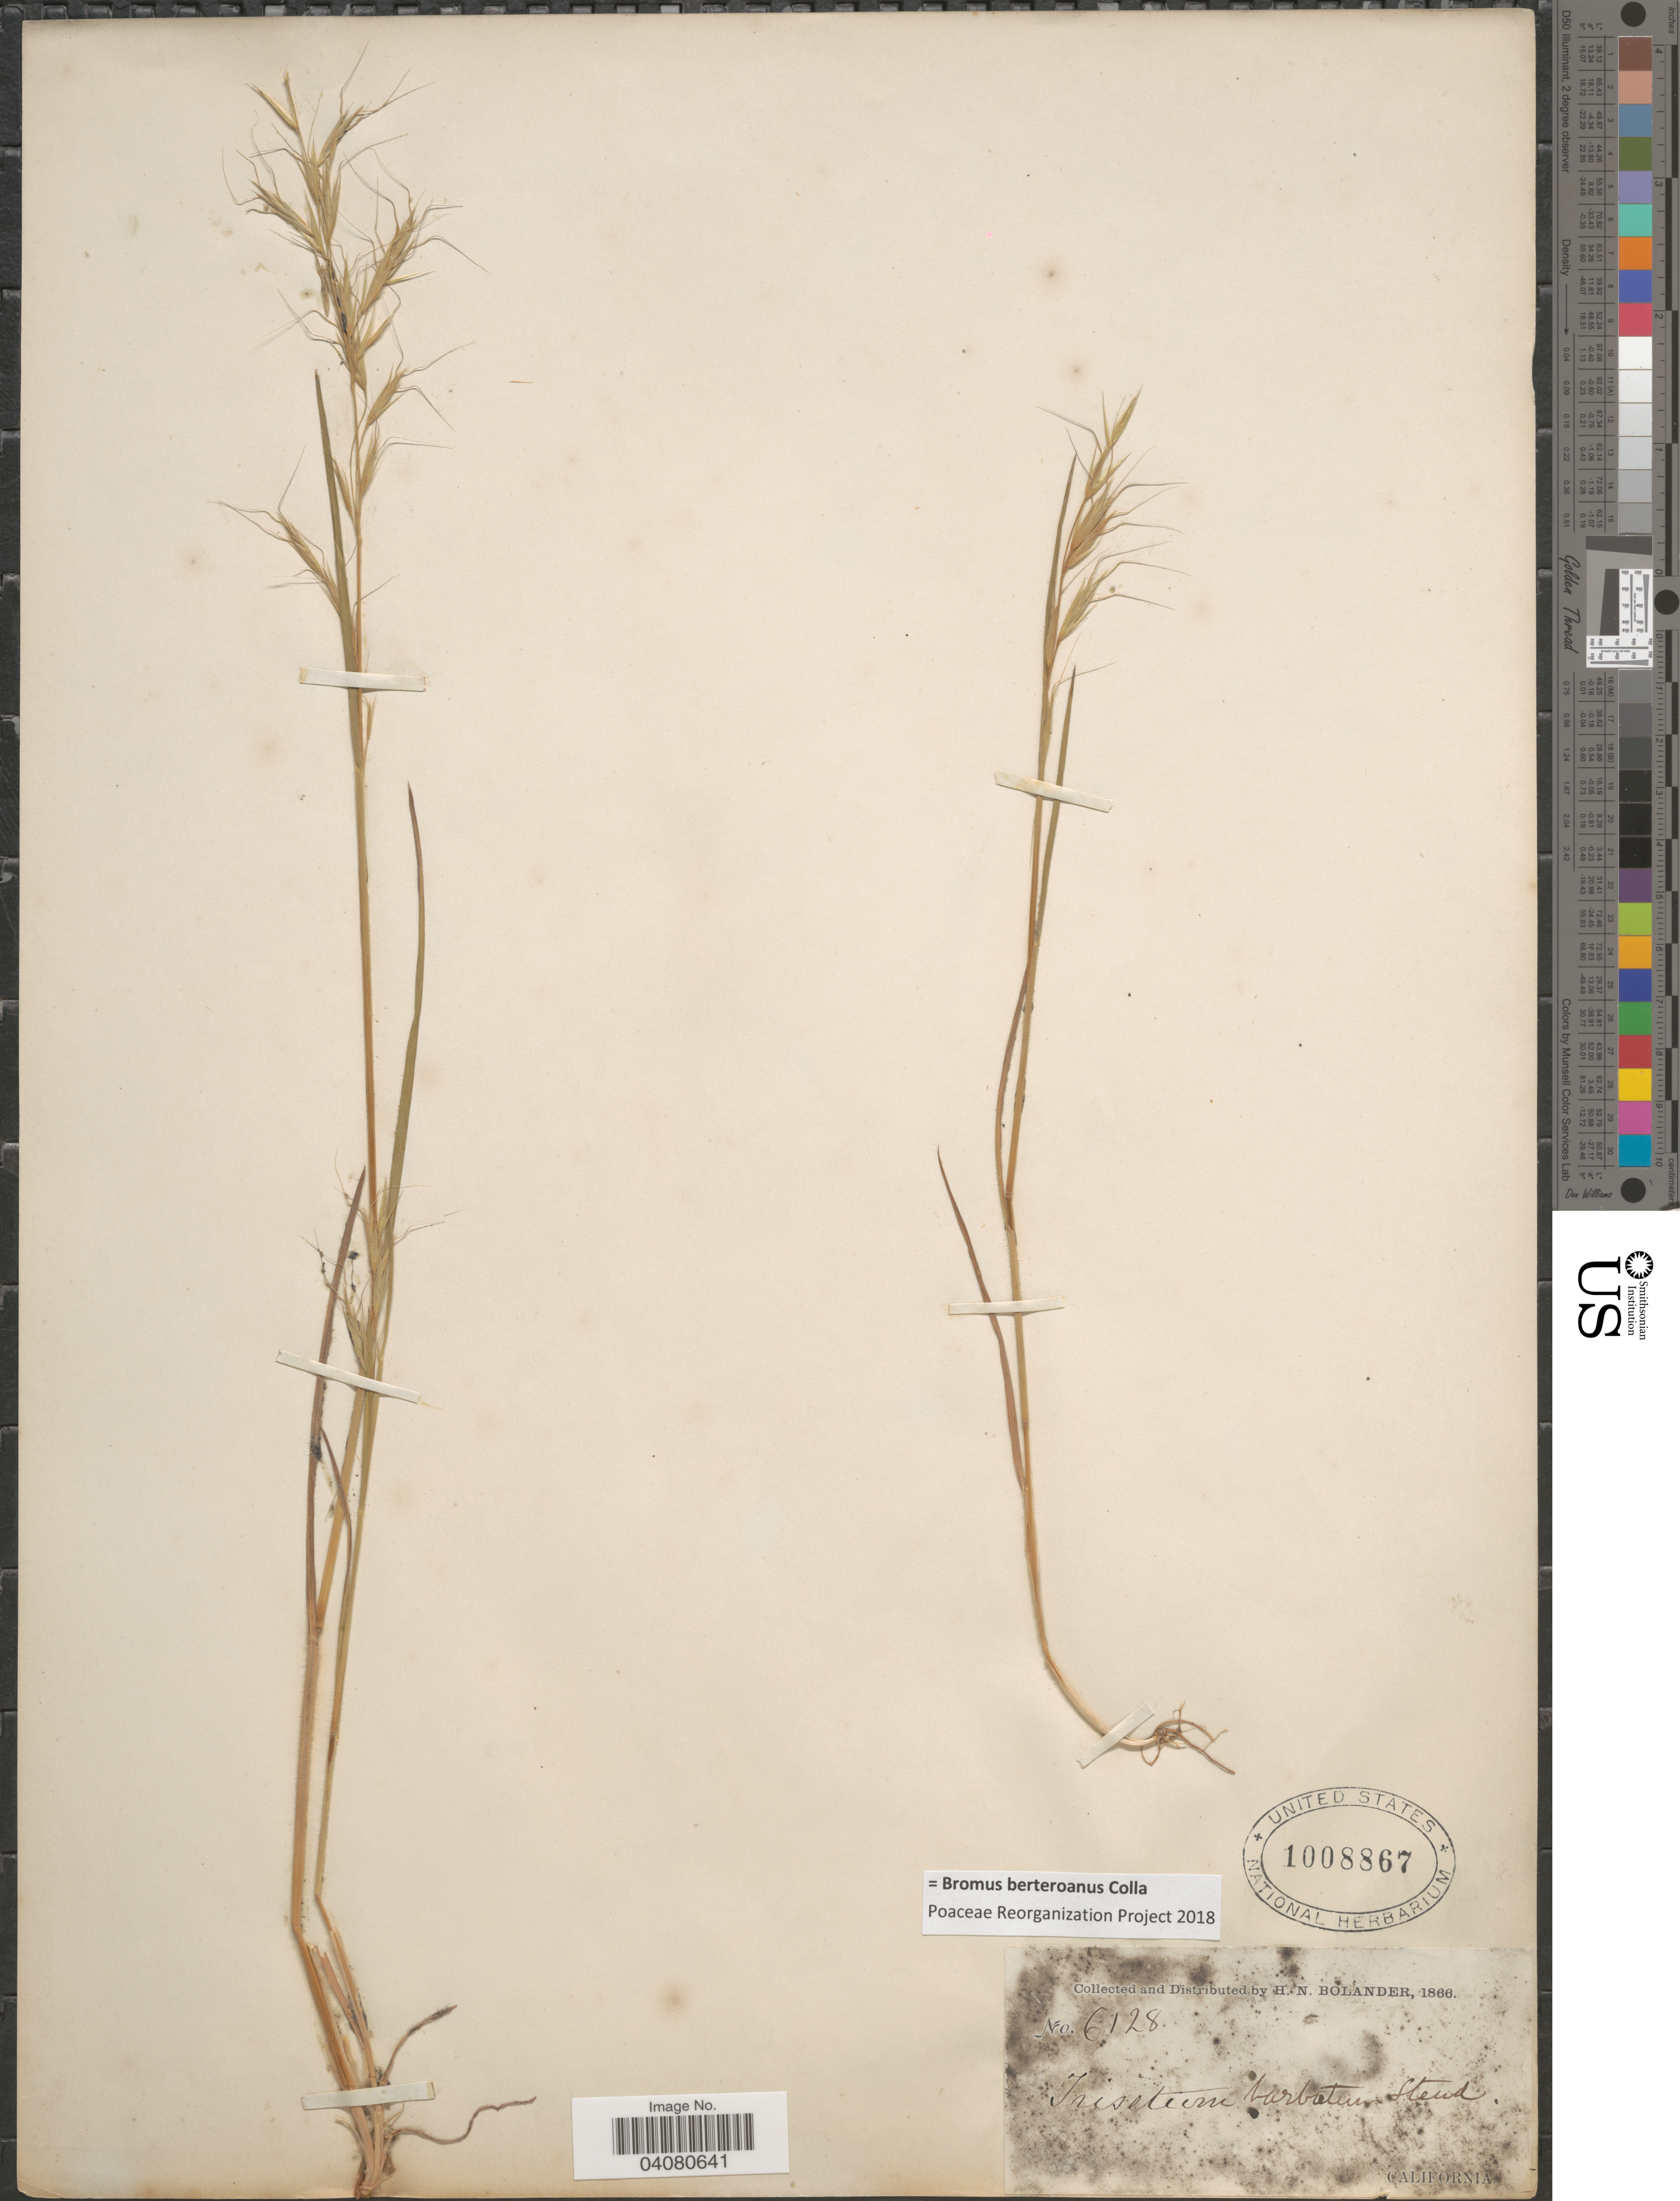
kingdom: Plantae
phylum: Tracheophyta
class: Liliopsida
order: Poales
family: Poaceae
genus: Bromus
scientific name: Bromus berteroanus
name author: Colla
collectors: H. Bolander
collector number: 6128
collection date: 1866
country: United States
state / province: California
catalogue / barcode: US 1008867